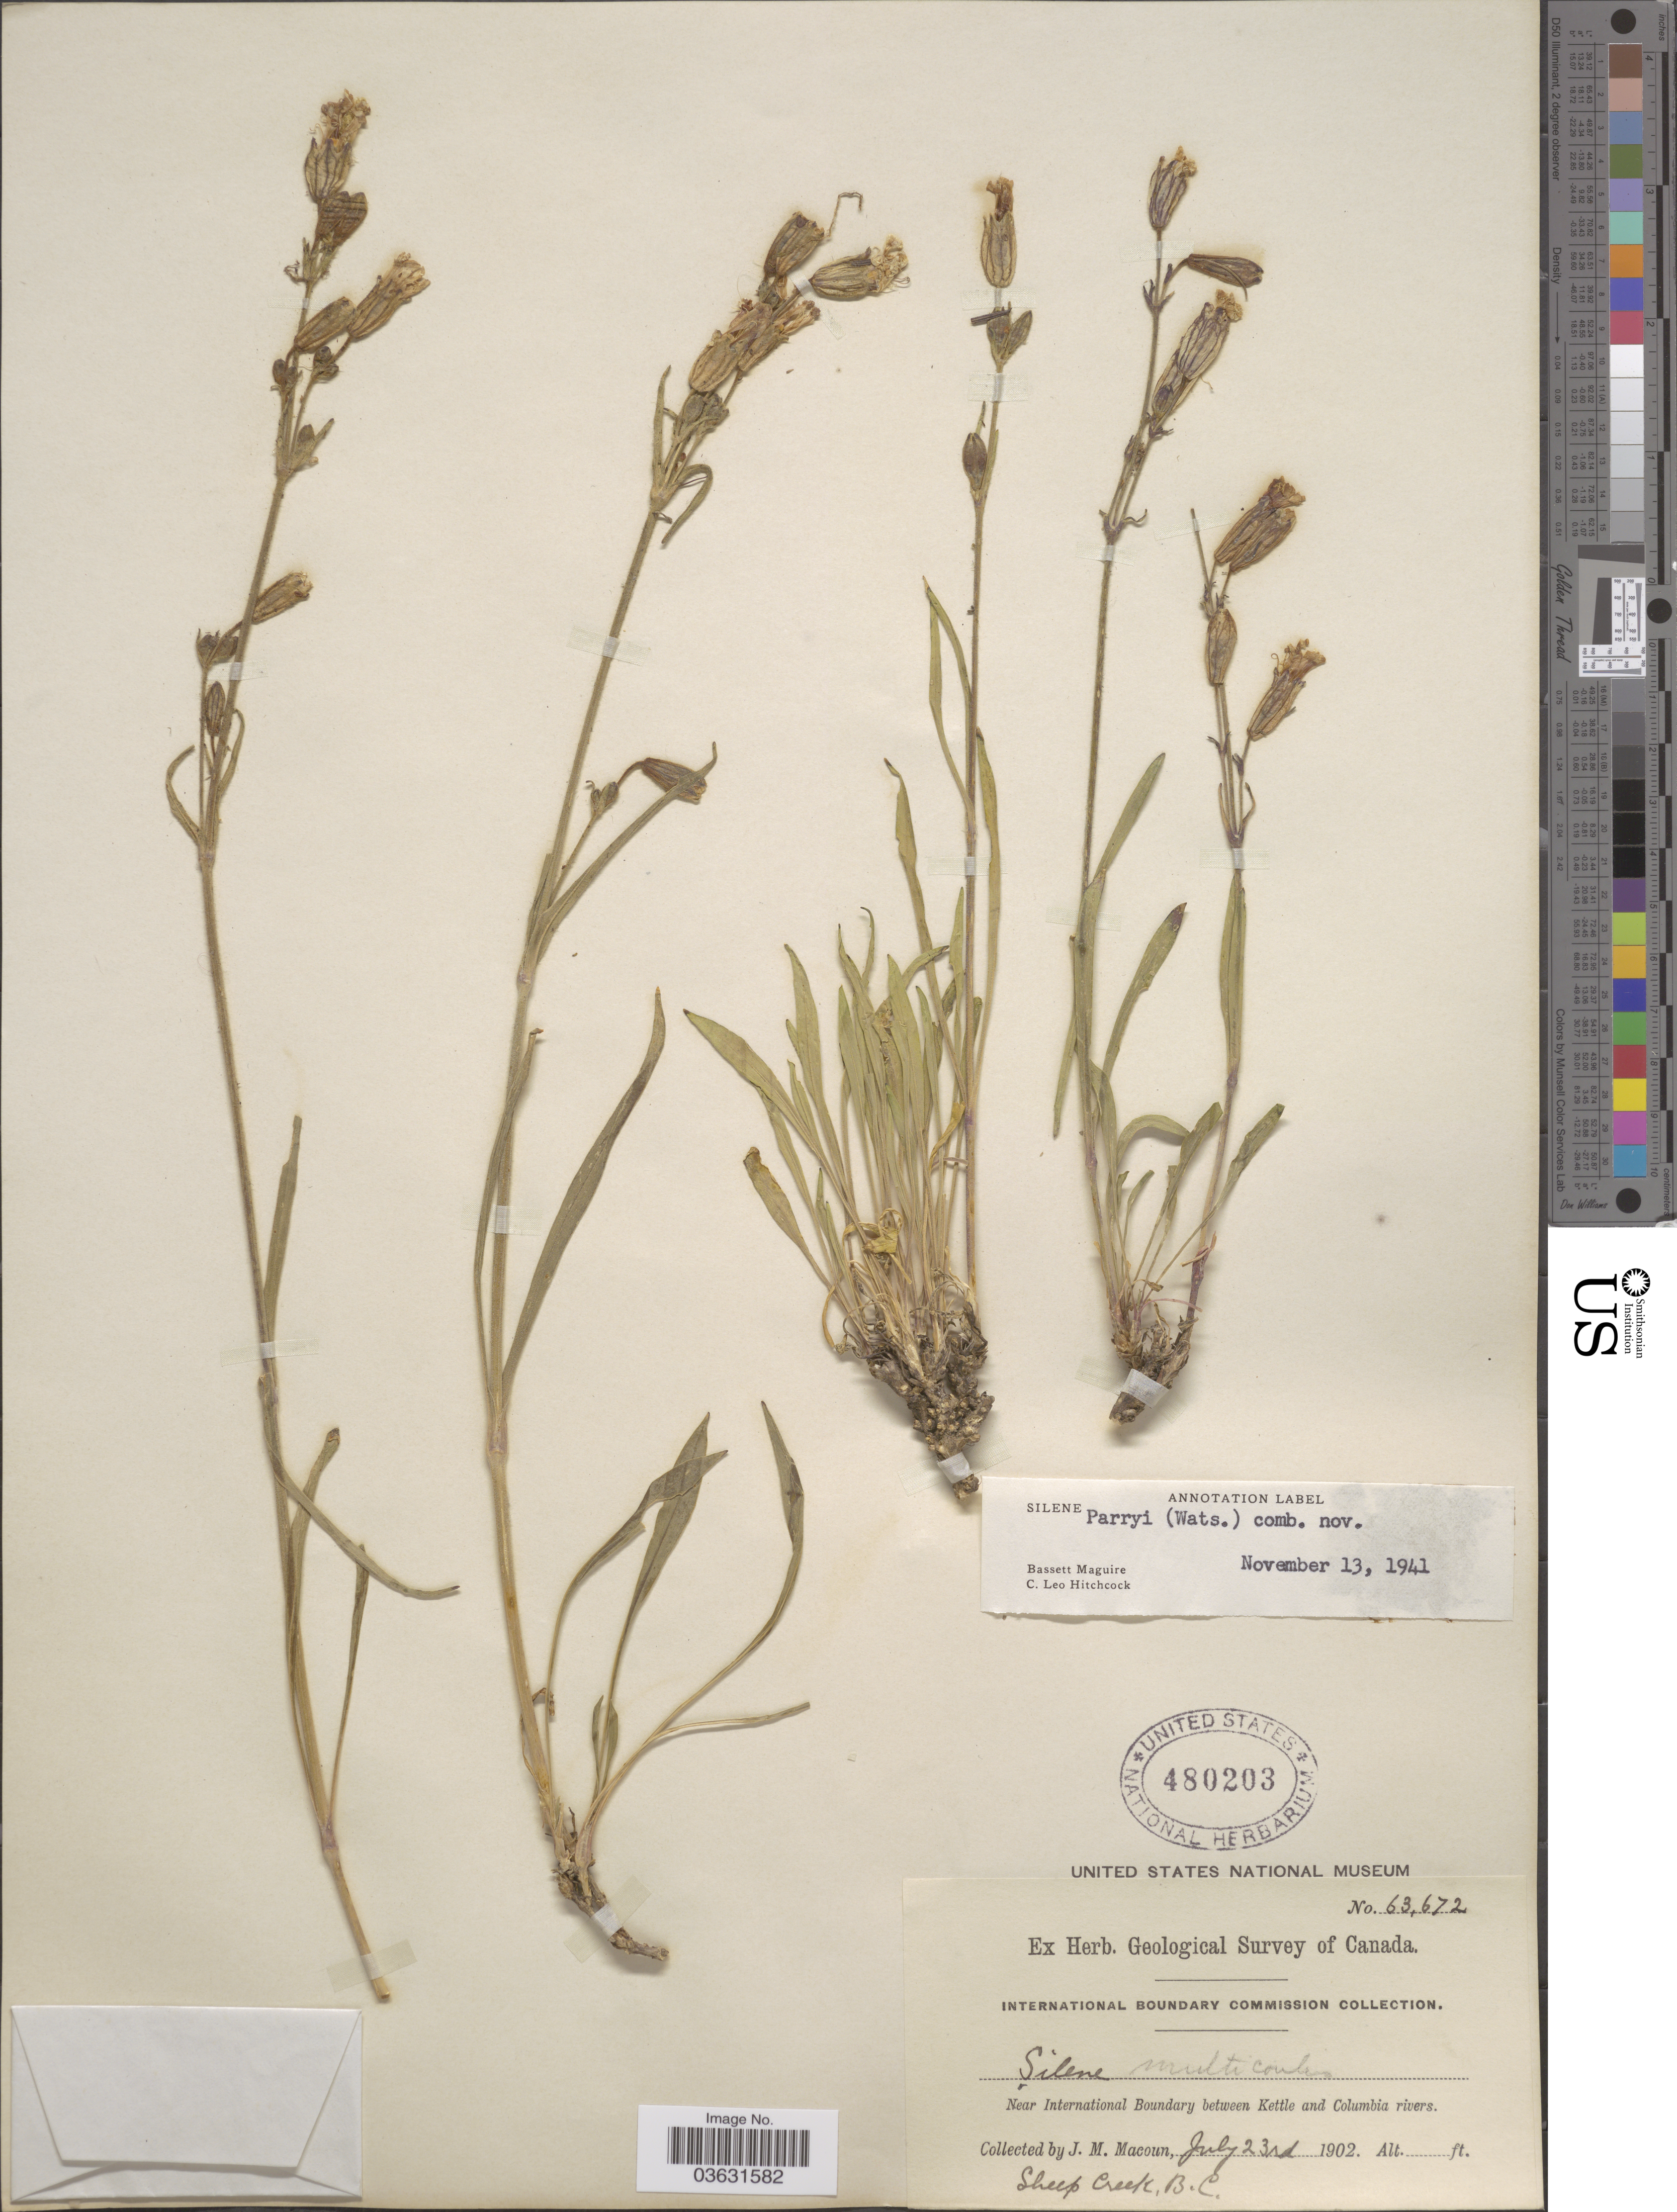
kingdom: Plantae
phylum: Tracheophyta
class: Magnoliopsida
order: Caryophyllales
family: Caryophyllaceae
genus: Silene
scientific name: Silene parryi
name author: (S. Watson) C.L. Hitchc. & Maguire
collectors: J. M. Macoun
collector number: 63672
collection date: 1902-07-23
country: Canada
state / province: British Columbia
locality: Near International Boundary between Kettle and Columbia rivers. Sheep Creek.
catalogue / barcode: US 480203